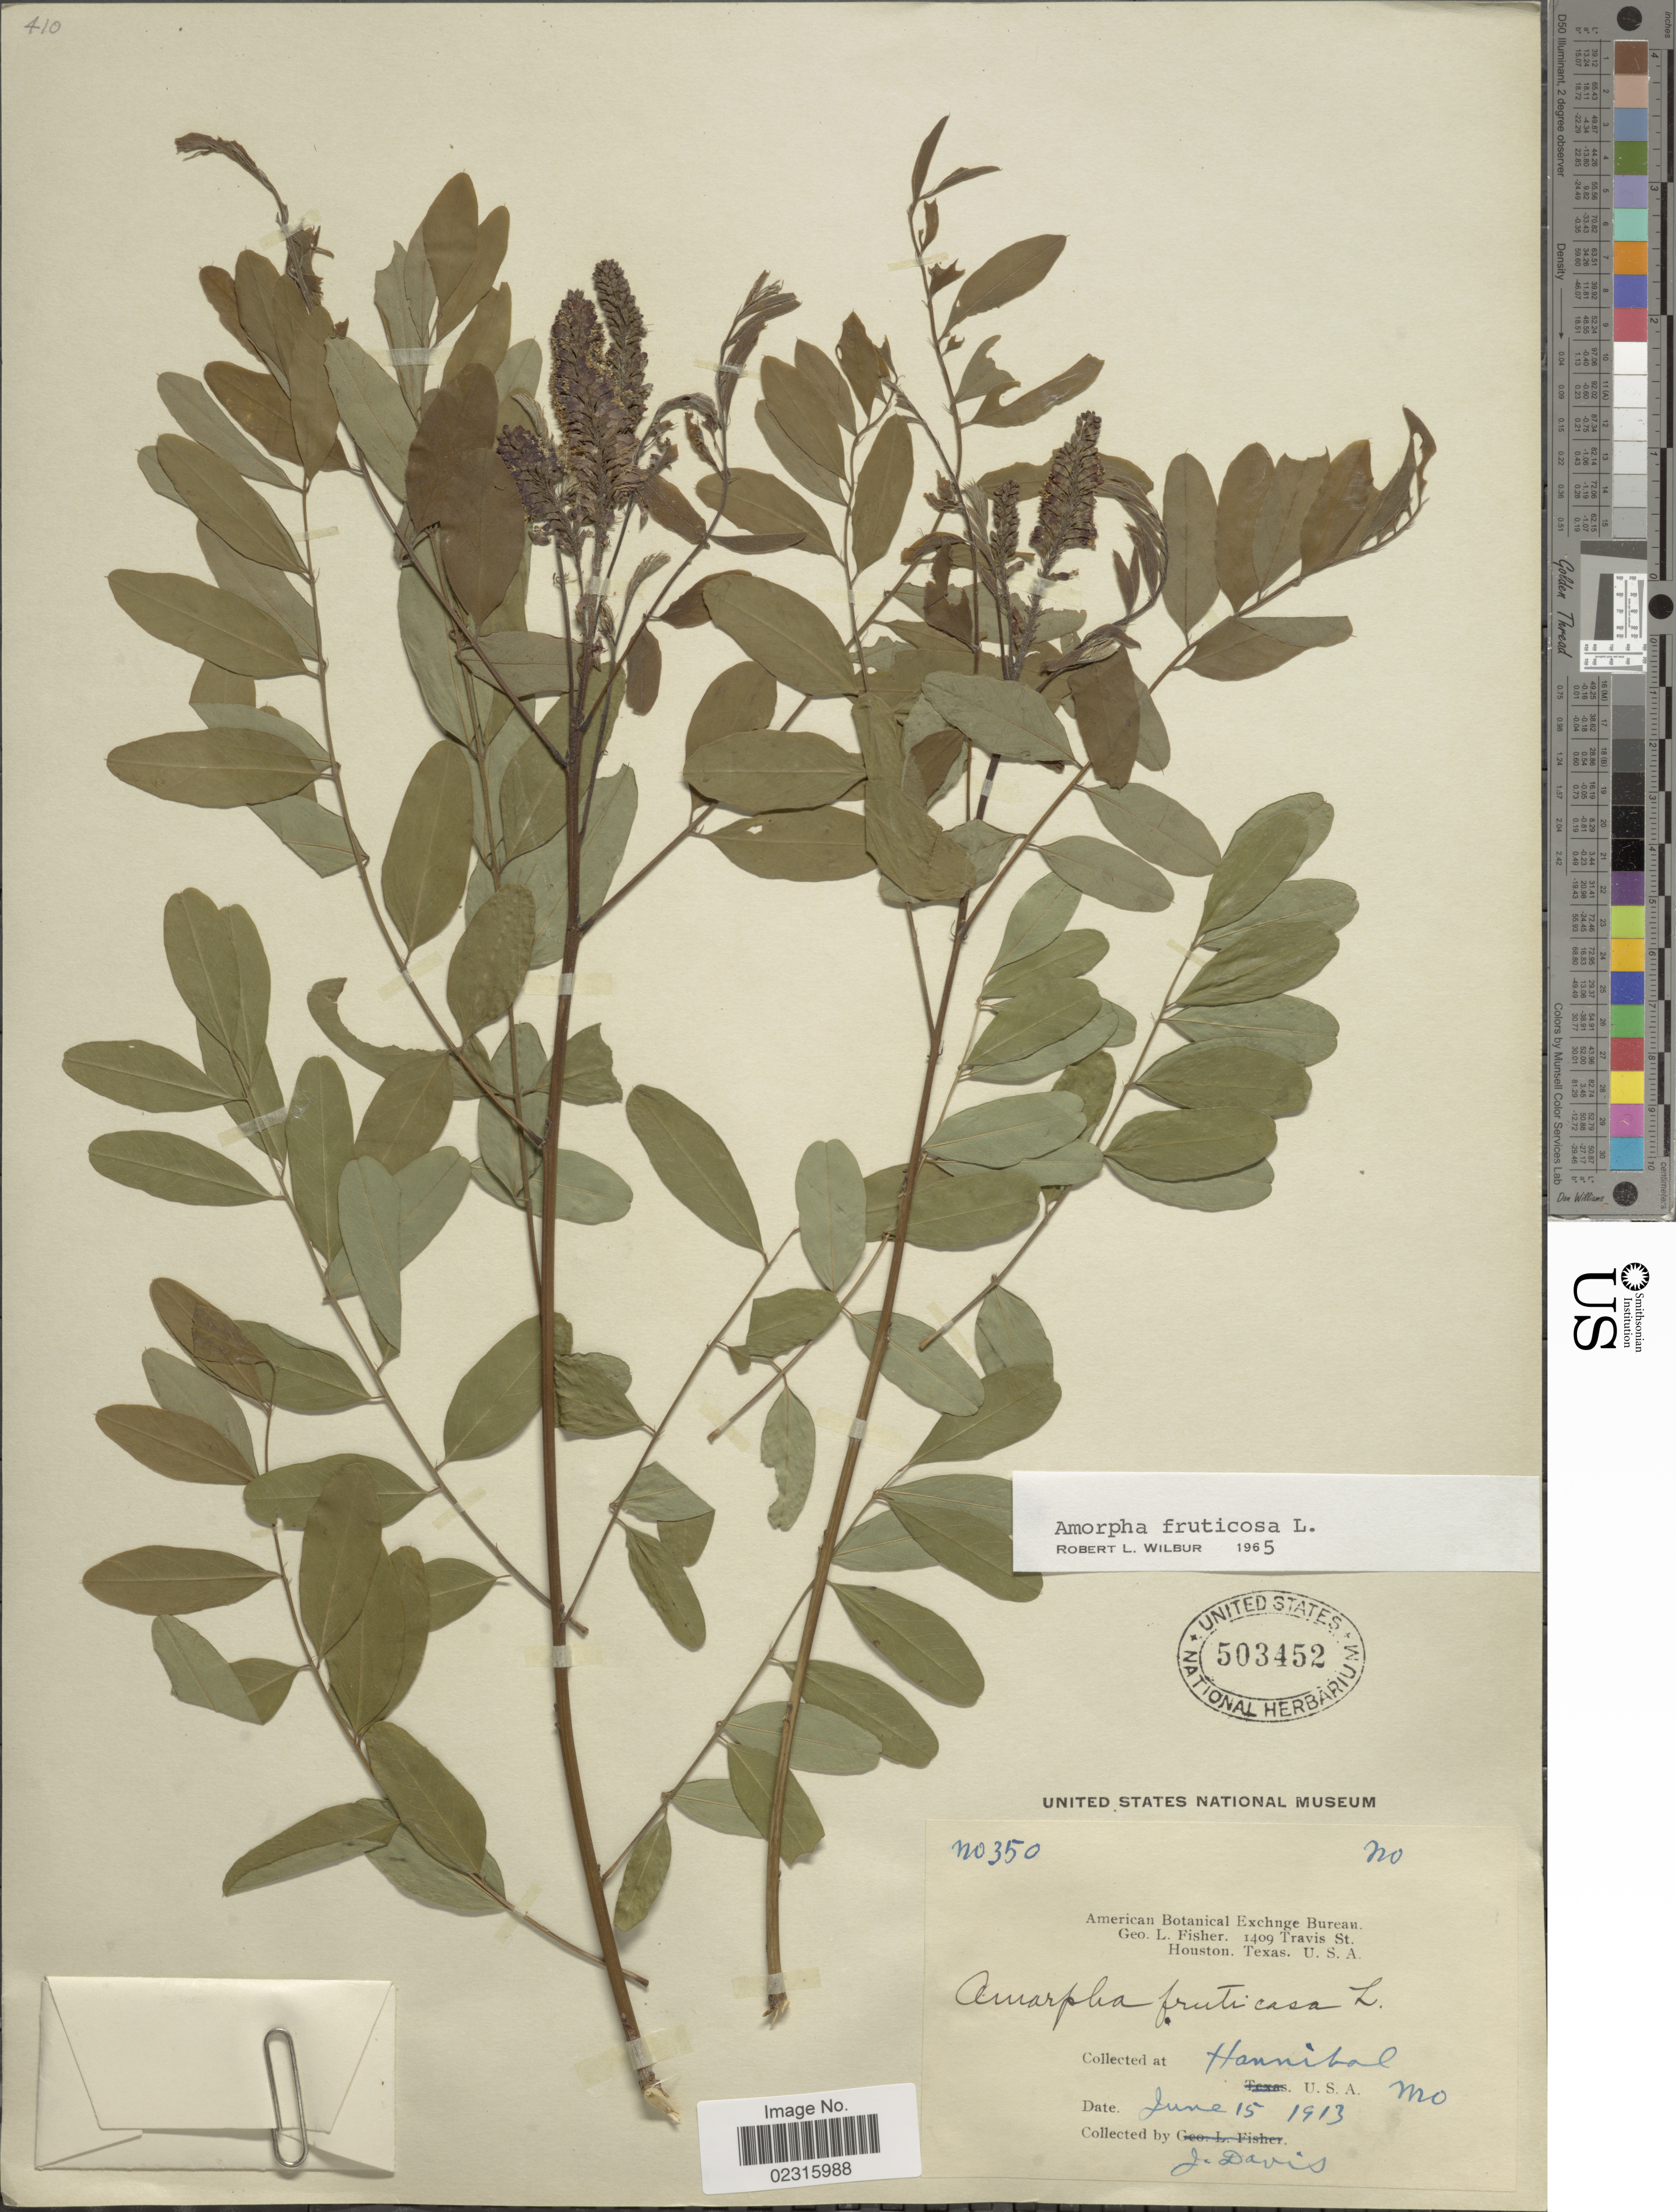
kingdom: Plantae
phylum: Tracheophyta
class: Magnoliopsida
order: Fabales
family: Fabaceae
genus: Amorpha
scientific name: Amorpha fruticosa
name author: L.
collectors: J. Davis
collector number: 350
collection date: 1913-06-15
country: United States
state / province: Missouri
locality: Hannibal.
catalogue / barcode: US 503452